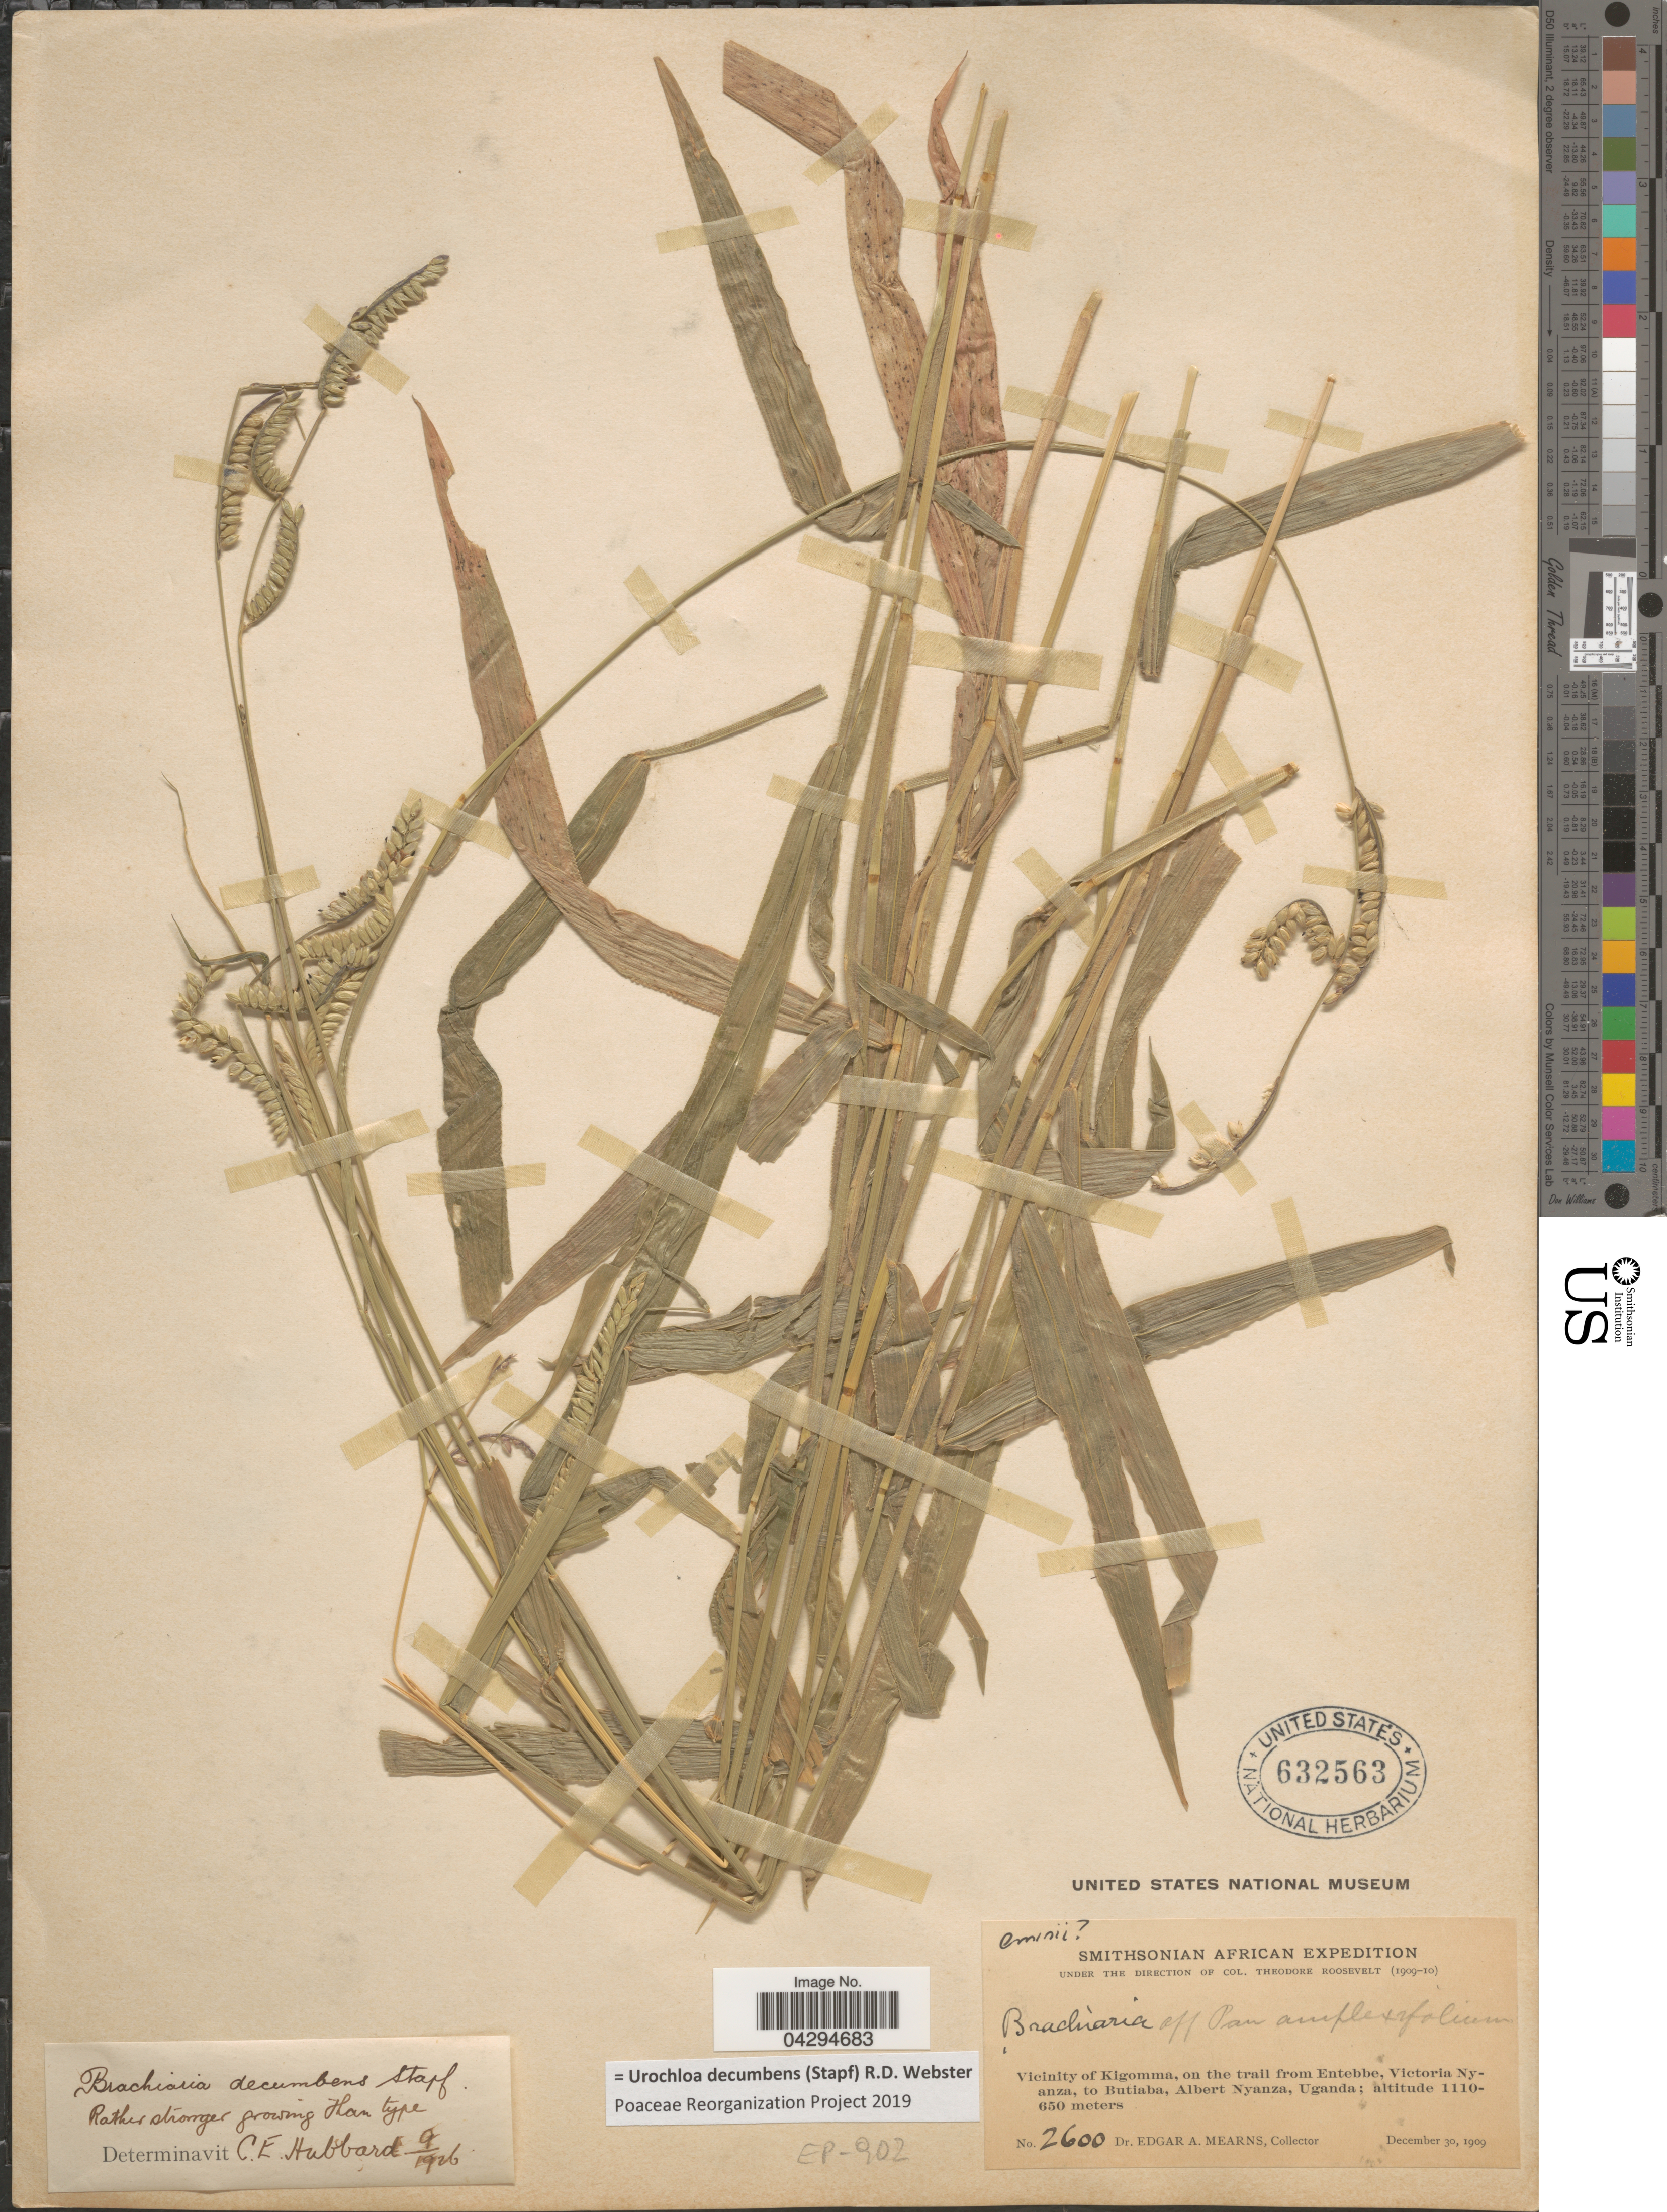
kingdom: Plantae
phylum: Tracheophyta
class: Liliopsida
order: Poales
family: Poaceae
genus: Urochloa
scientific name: Urochloa decumbens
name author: (Stapf) R.D. Webster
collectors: E. A. Mearns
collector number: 2600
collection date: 1909-12-30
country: Uganda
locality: Smithsonian African Expedition. Vicinity of Kigomma, on the trail from Entebbe, Victoria Nyanza, to Butiaba, Albert Nyanza.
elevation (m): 650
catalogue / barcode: US 632563